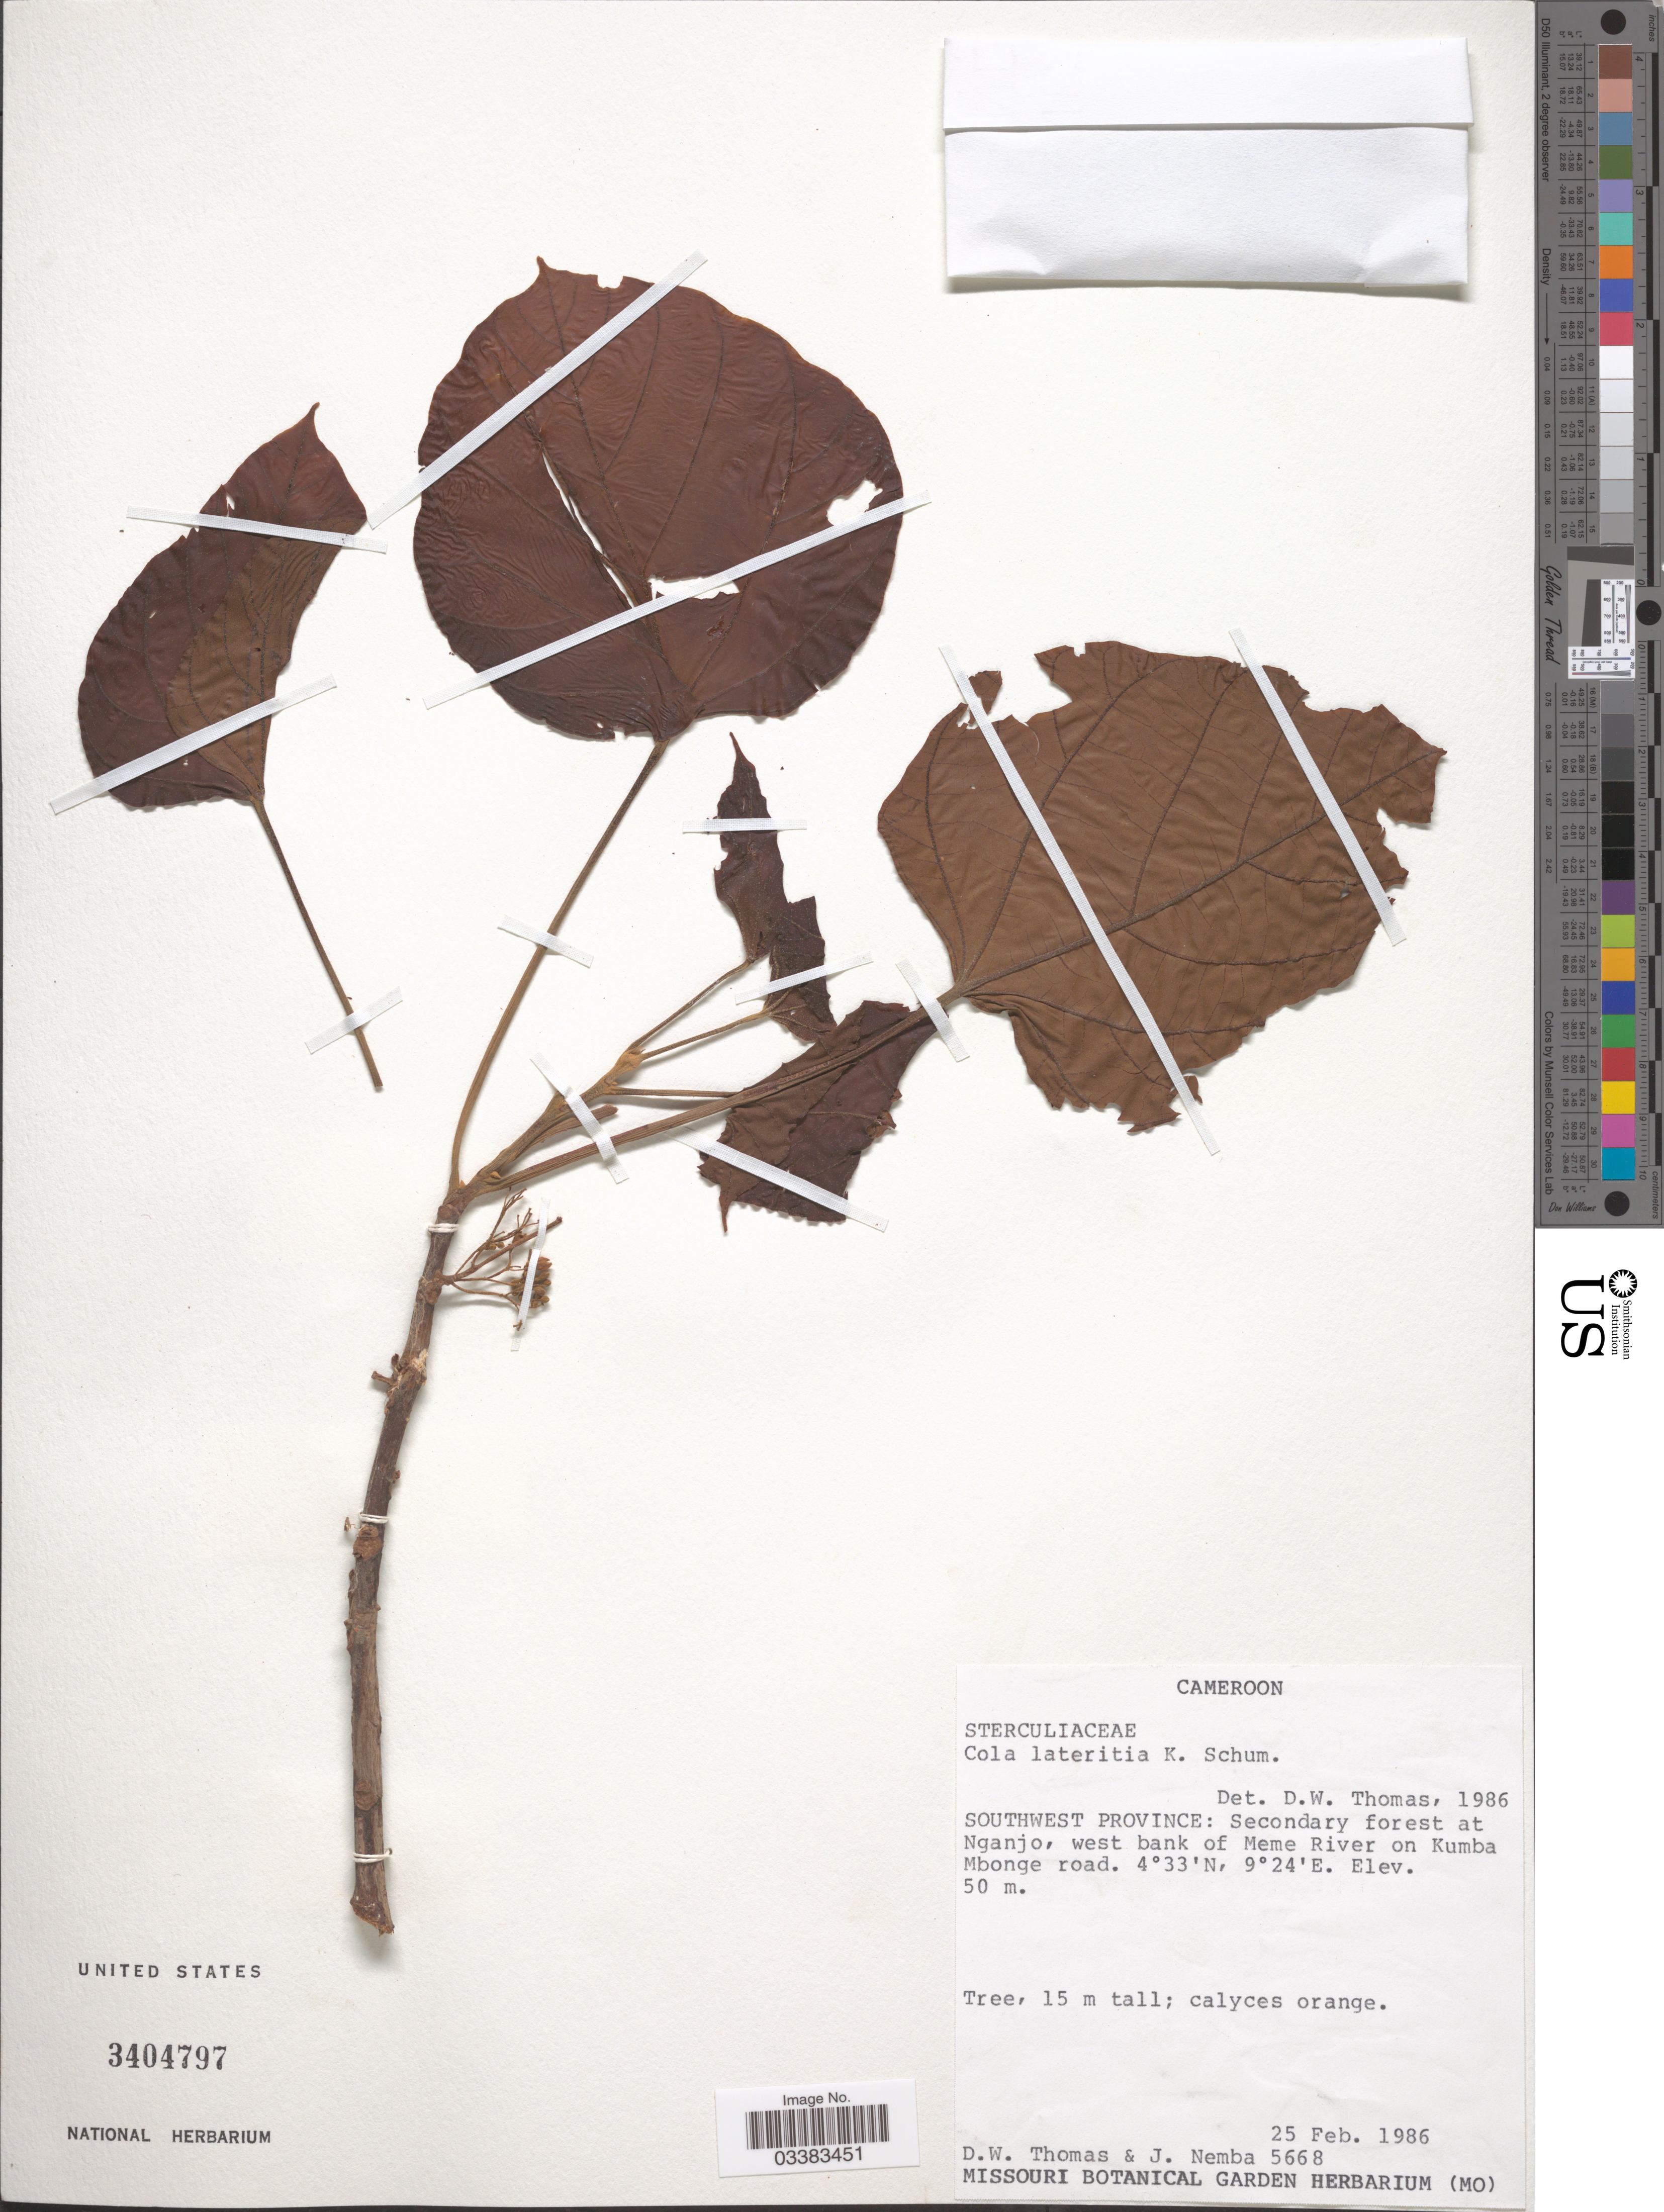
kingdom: Plantae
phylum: Tracheophyta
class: Magnoliopsida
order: Malvales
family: Malvaceae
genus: Cola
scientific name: Cola lateritia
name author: K. Schum.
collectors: D. W. Thomas & J. Nemba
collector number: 5668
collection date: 1986-02-25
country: Cameroon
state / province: Sud-Ouest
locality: Southwest Province: Secondary forest at Nganjo, west bank of Meme River on Kumba Mbonge road.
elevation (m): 50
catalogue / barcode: US 3404797